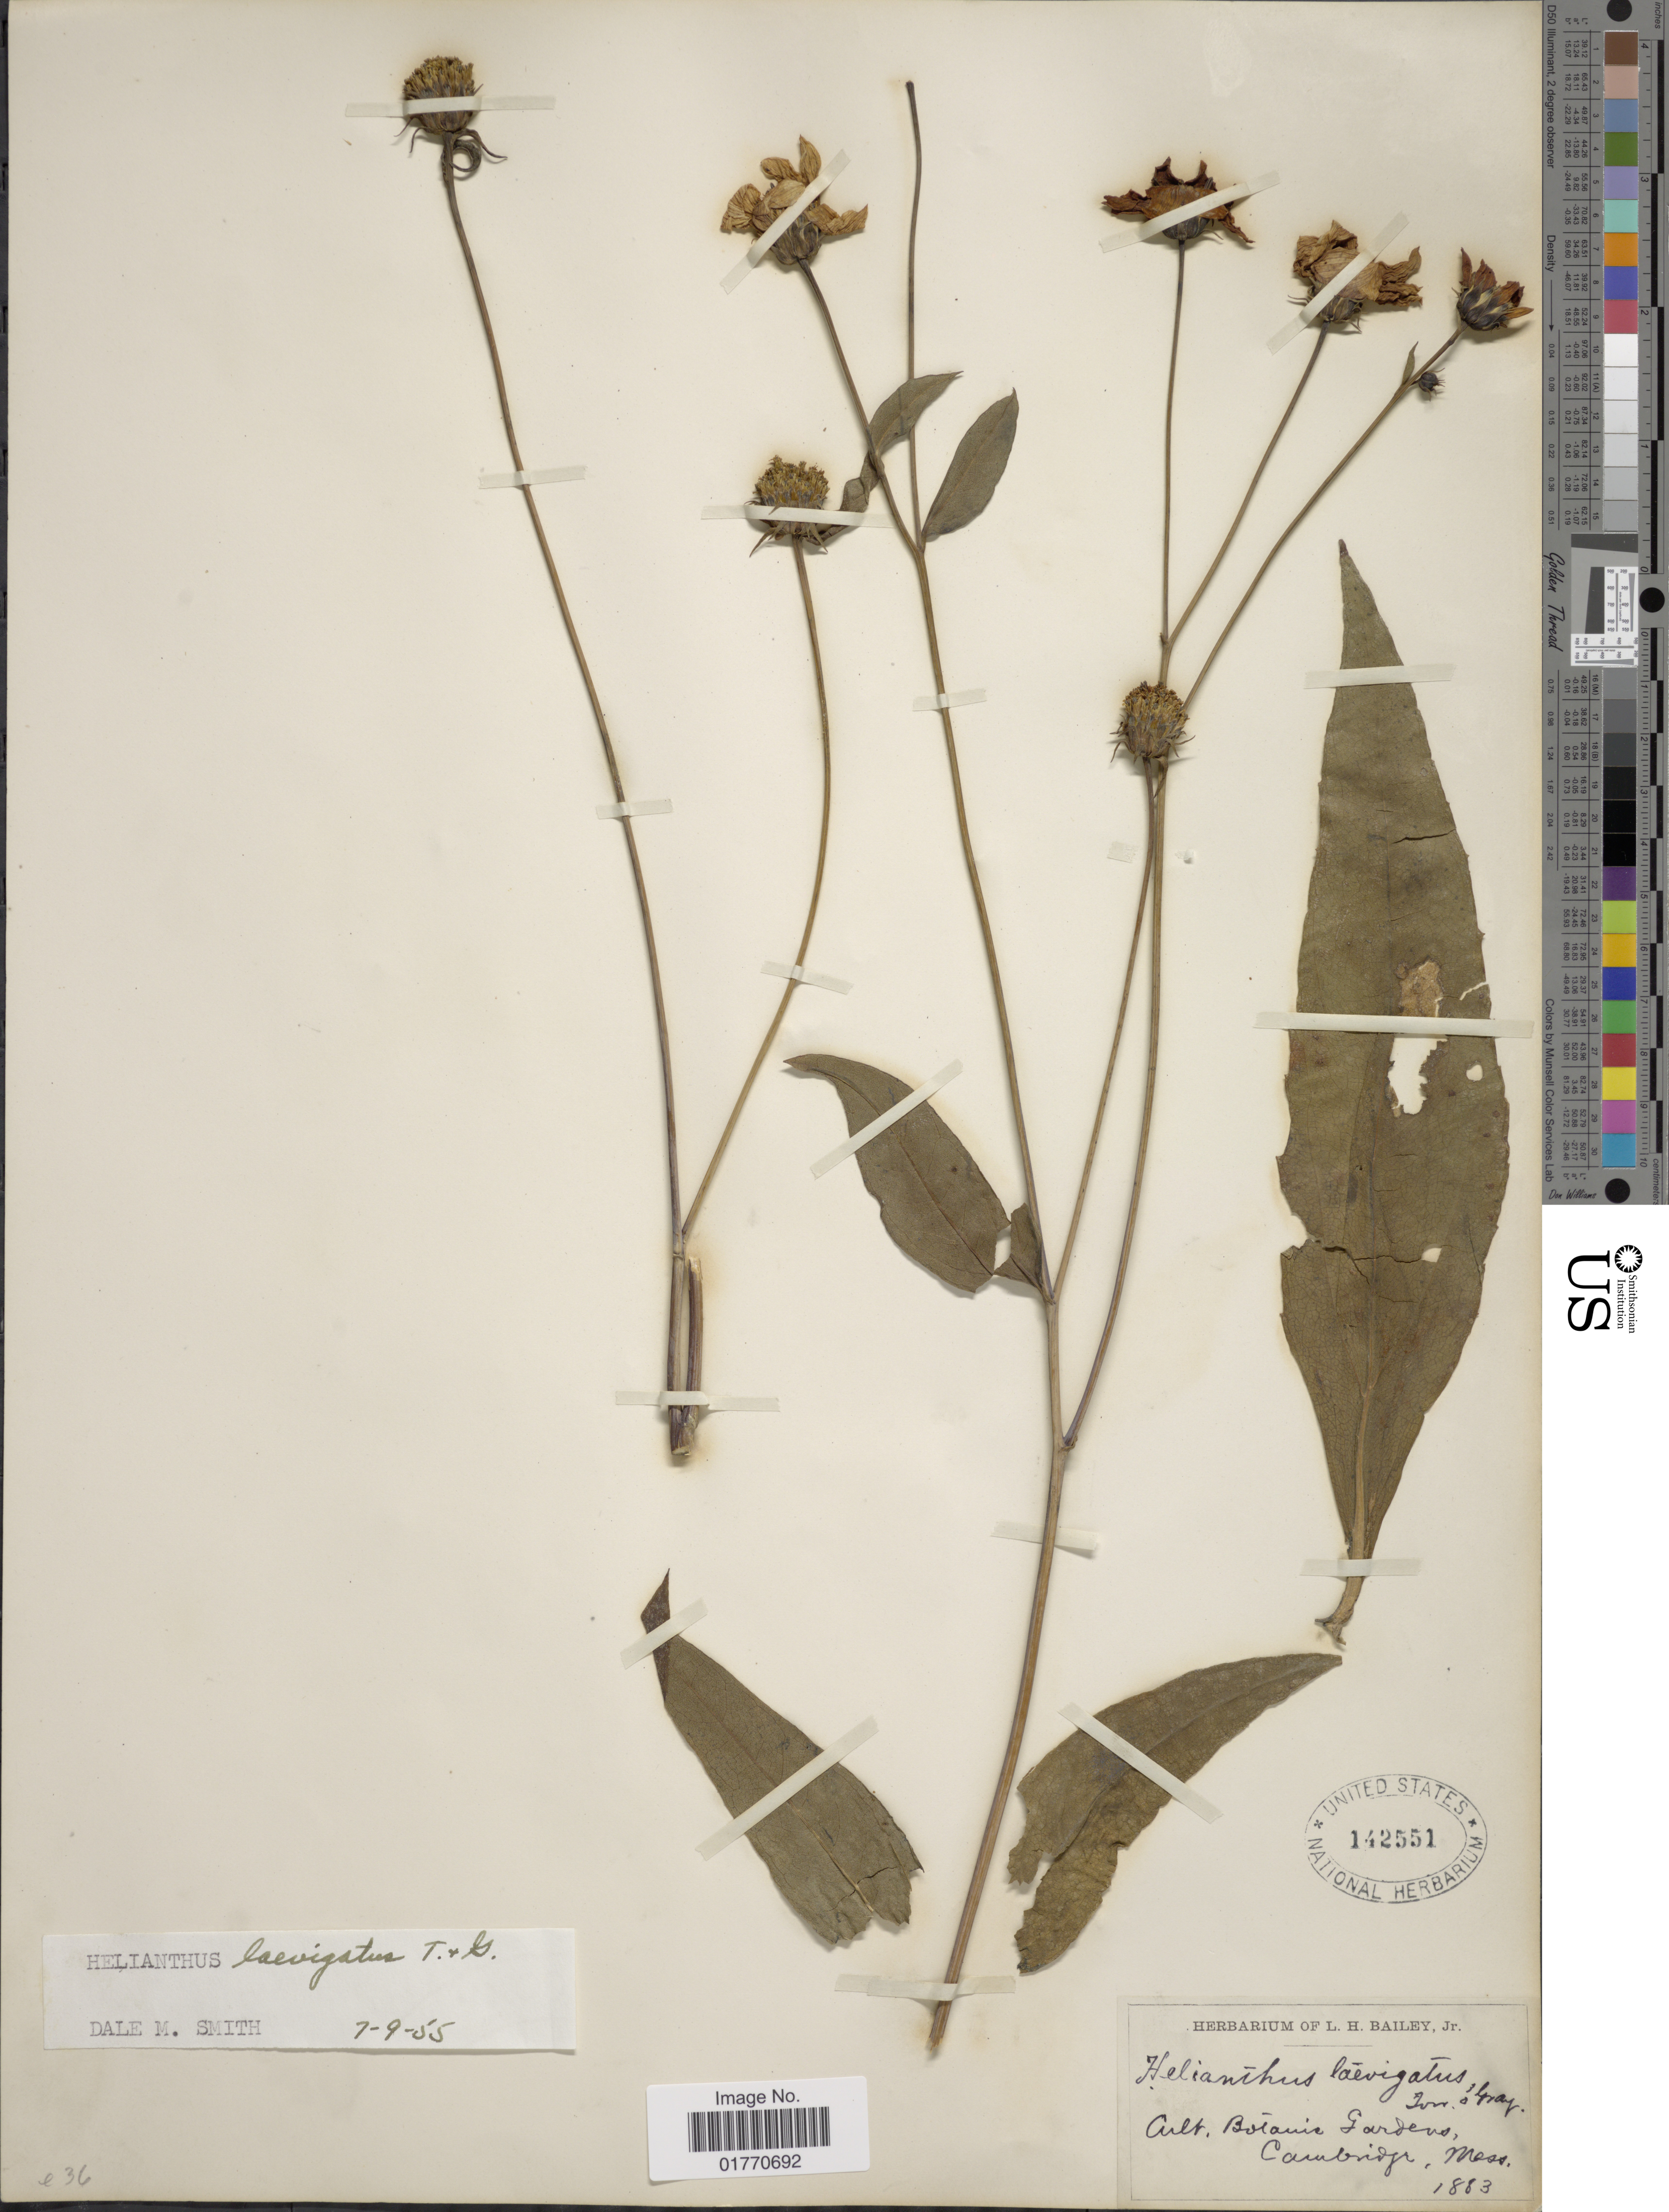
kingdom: Plantae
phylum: Tracheophyta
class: Magnoliopsida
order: Asterales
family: Asteraceae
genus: Helianthus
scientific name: Helianthus laevigatus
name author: Torr. & A. Gray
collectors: ex Herb. L.H. Bailey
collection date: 1883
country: United States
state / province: Massachusetts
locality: Cult. Botanic Gardens, Cambridge.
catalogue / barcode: US 142551